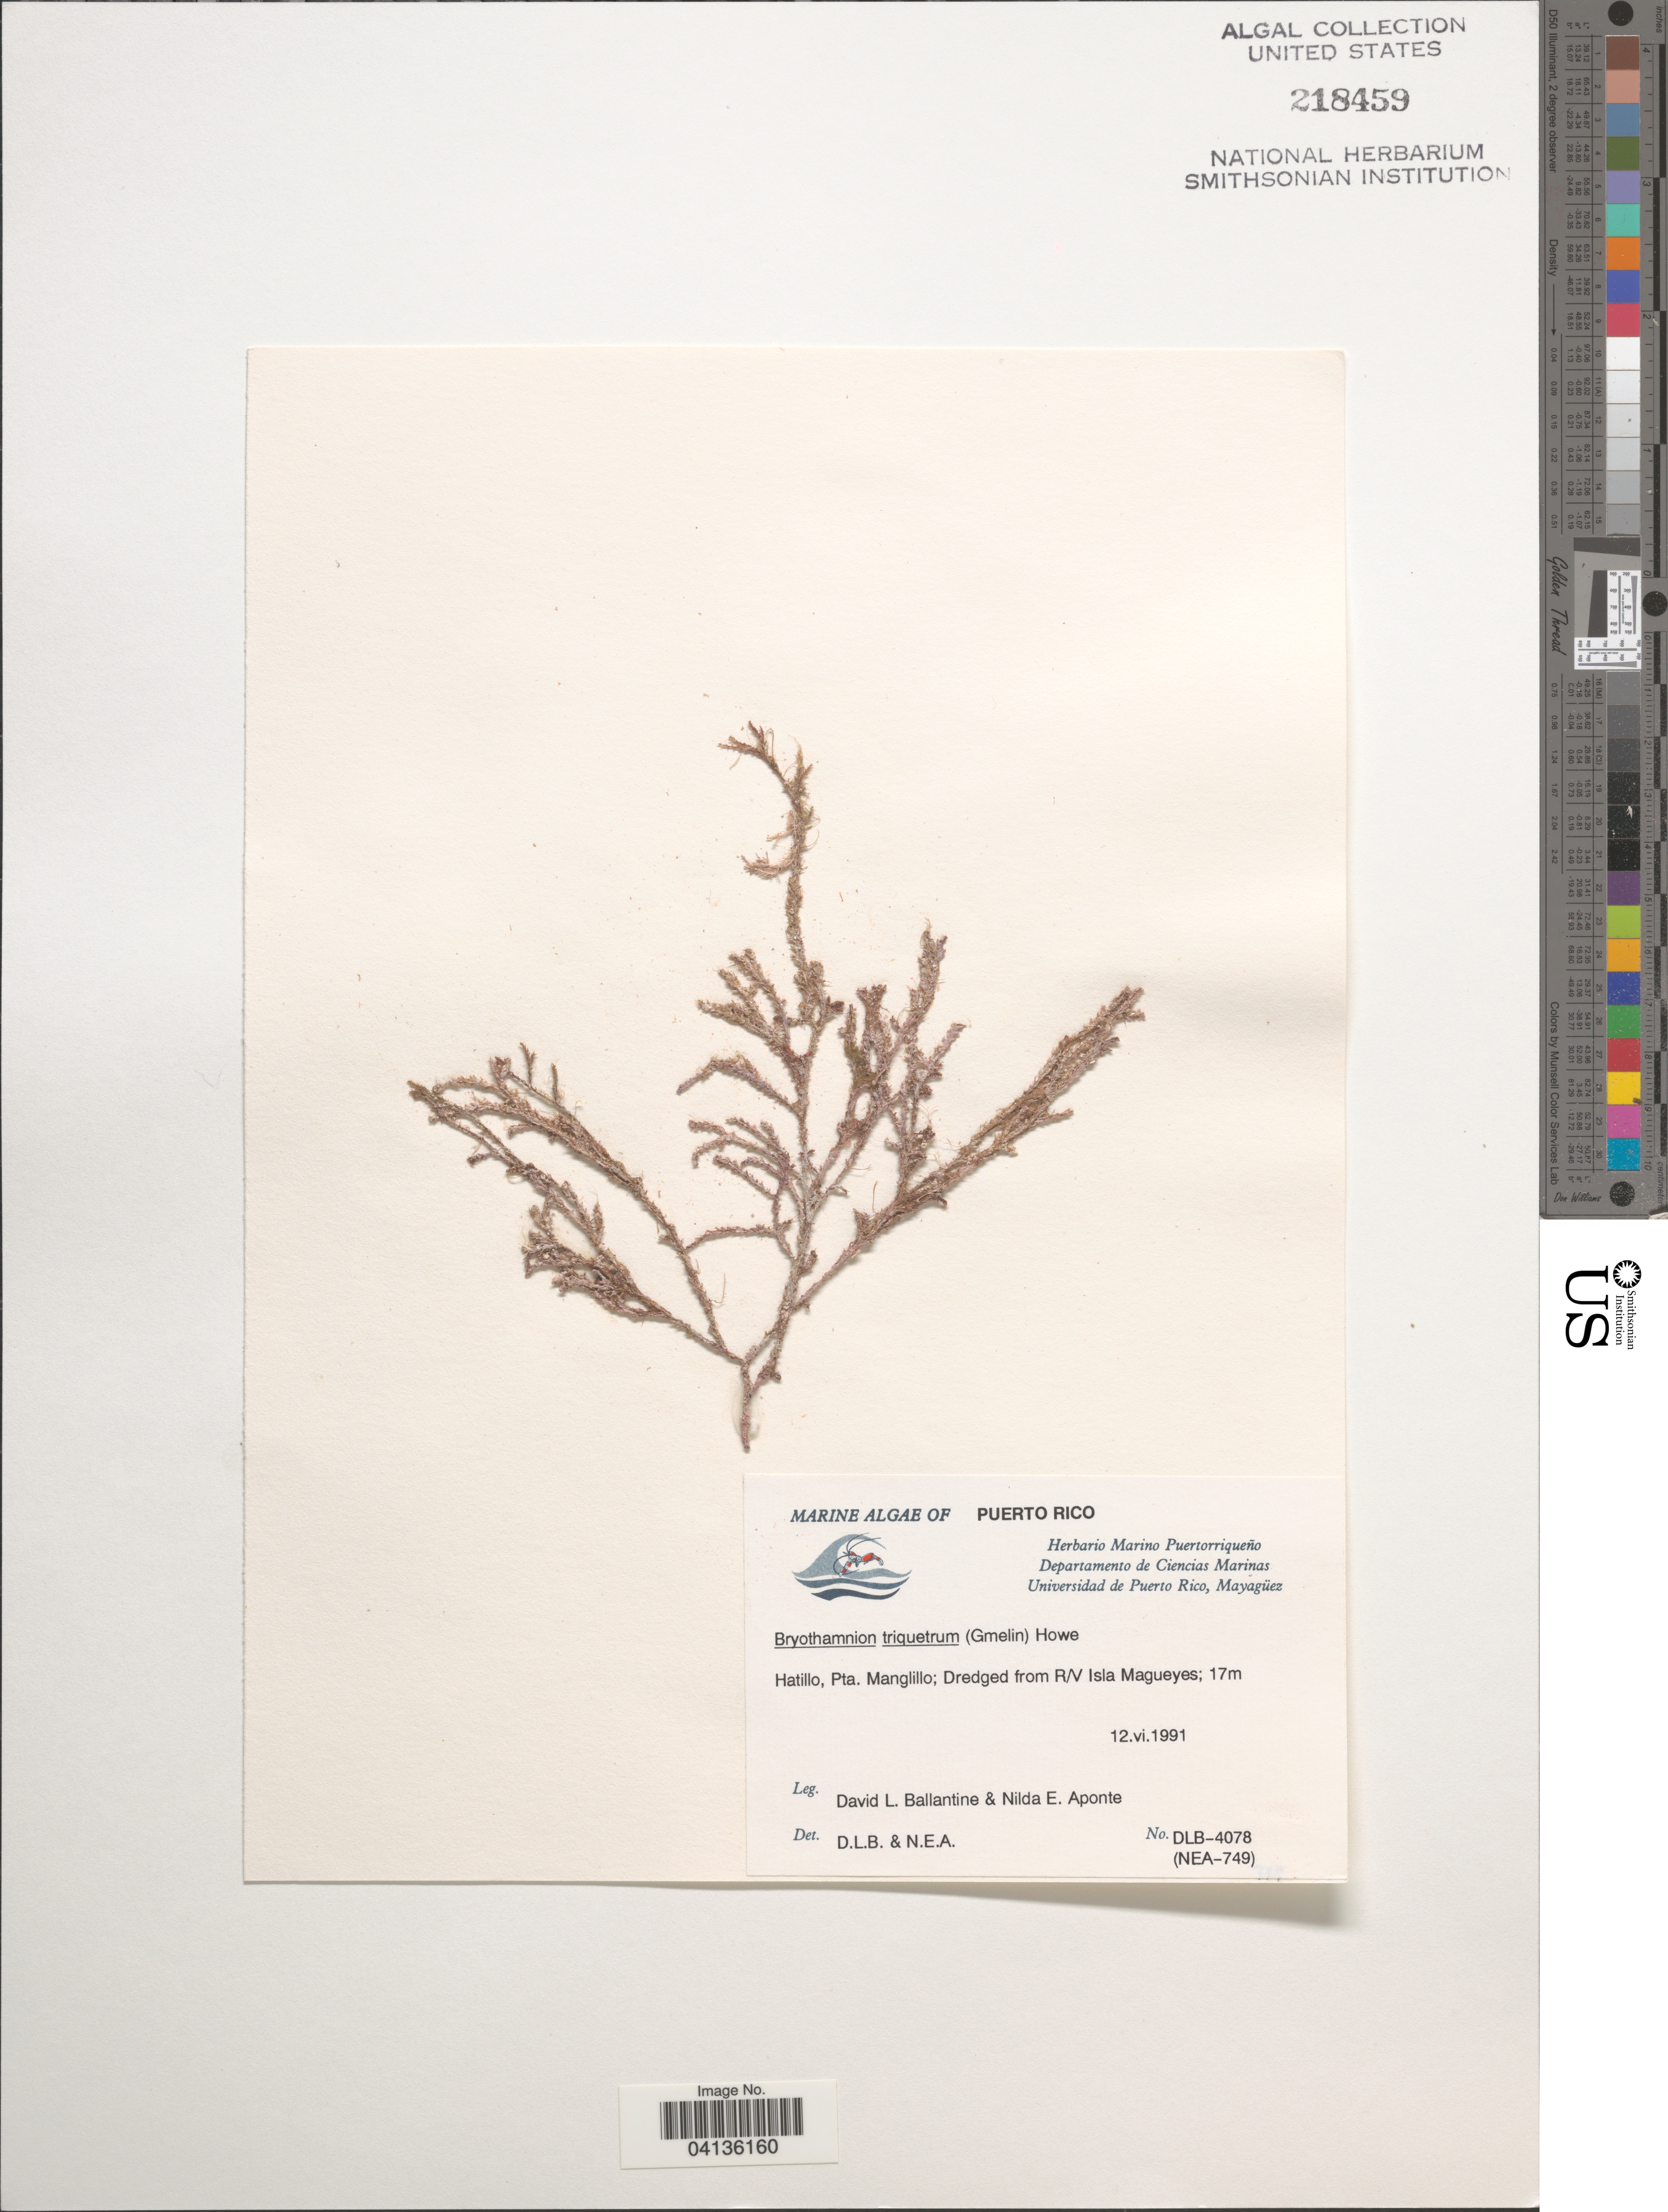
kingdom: Plantae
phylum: Rhodophyta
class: Florideophyceae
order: Ceramiales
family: Rhodomelaceae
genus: Alsidium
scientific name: Alsidium sp.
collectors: D.L. Ballantine & N. E. Aponte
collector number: DLB-4078/(NEA-749)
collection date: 1991-06-12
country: Puerto Rico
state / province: Hatillo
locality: Pta. Manglillo; Dredged from R/V Isla Magueyes.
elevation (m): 17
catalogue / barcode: US 218459